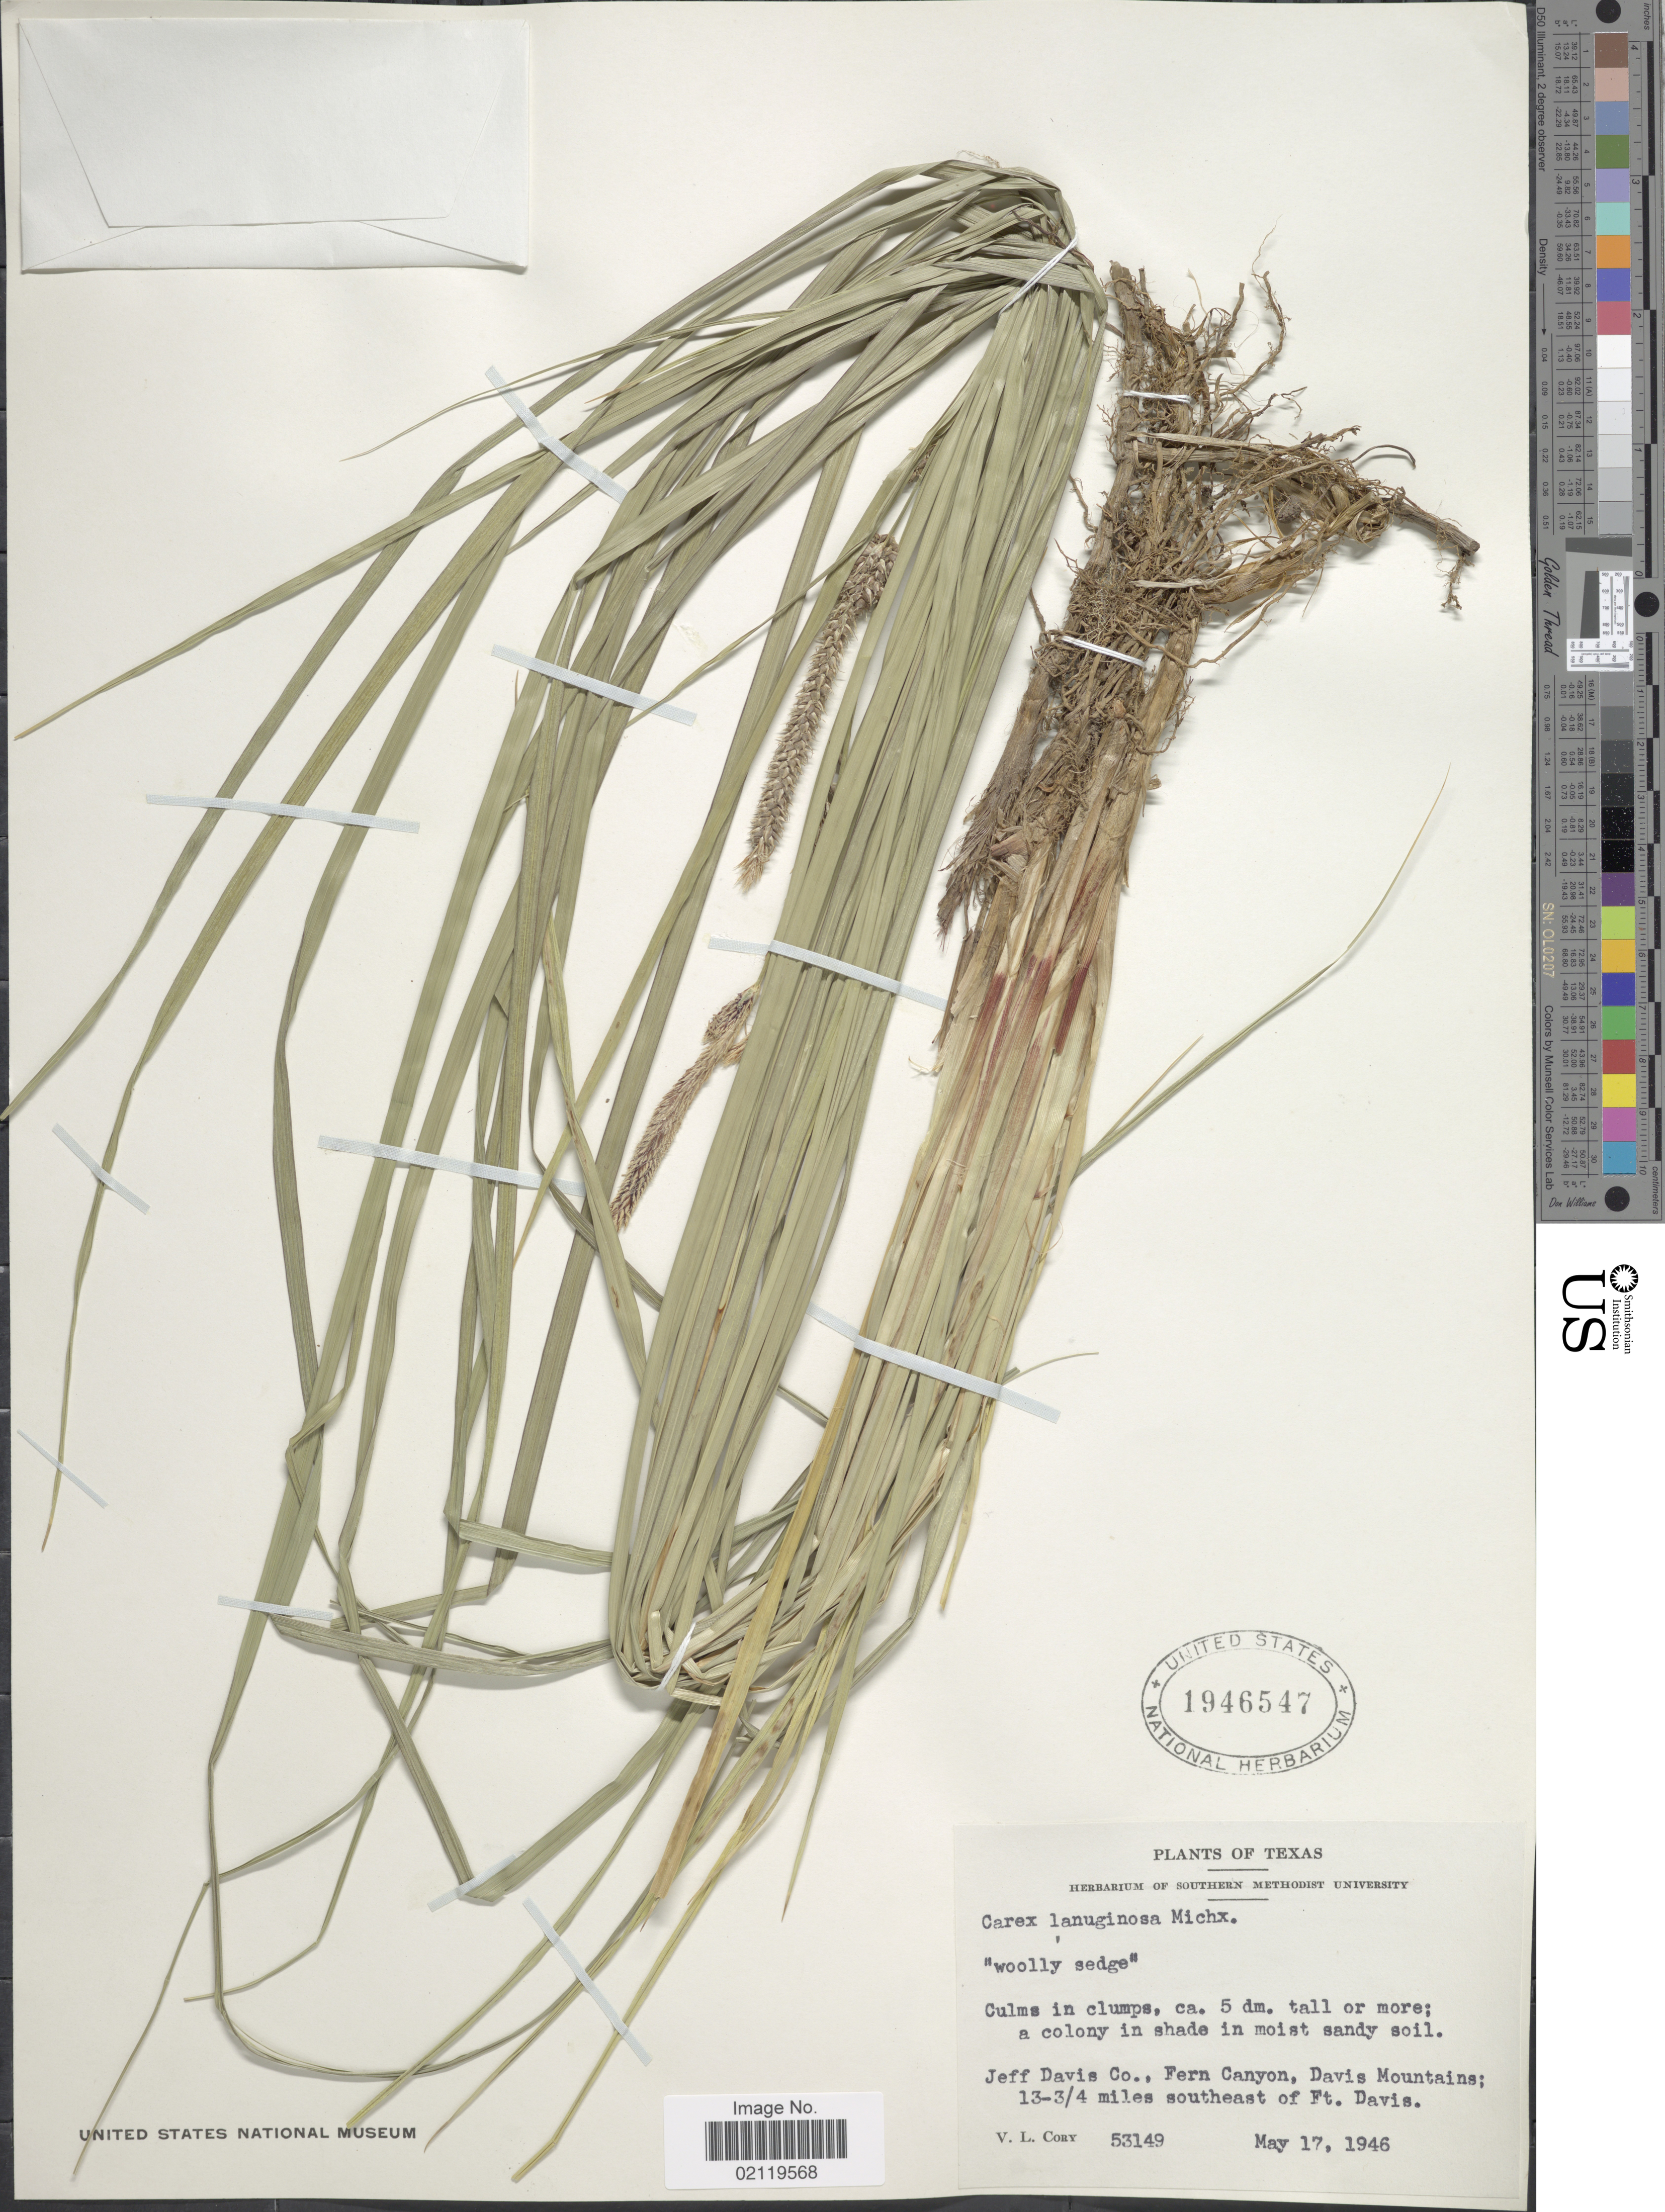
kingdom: Plantae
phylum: Tracheophyta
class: Liliopsida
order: Poales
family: Cyperaceae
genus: Carex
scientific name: Carex pellita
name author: Muhl. ex Willd.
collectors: V. Cory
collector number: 53149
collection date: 1946-05-17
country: United States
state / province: Texas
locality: Jeff Davis Co., Fern Canyon, Davis Mountains; 13-3/4 miles southeast of Ft. Davis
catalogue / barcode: US 1946547